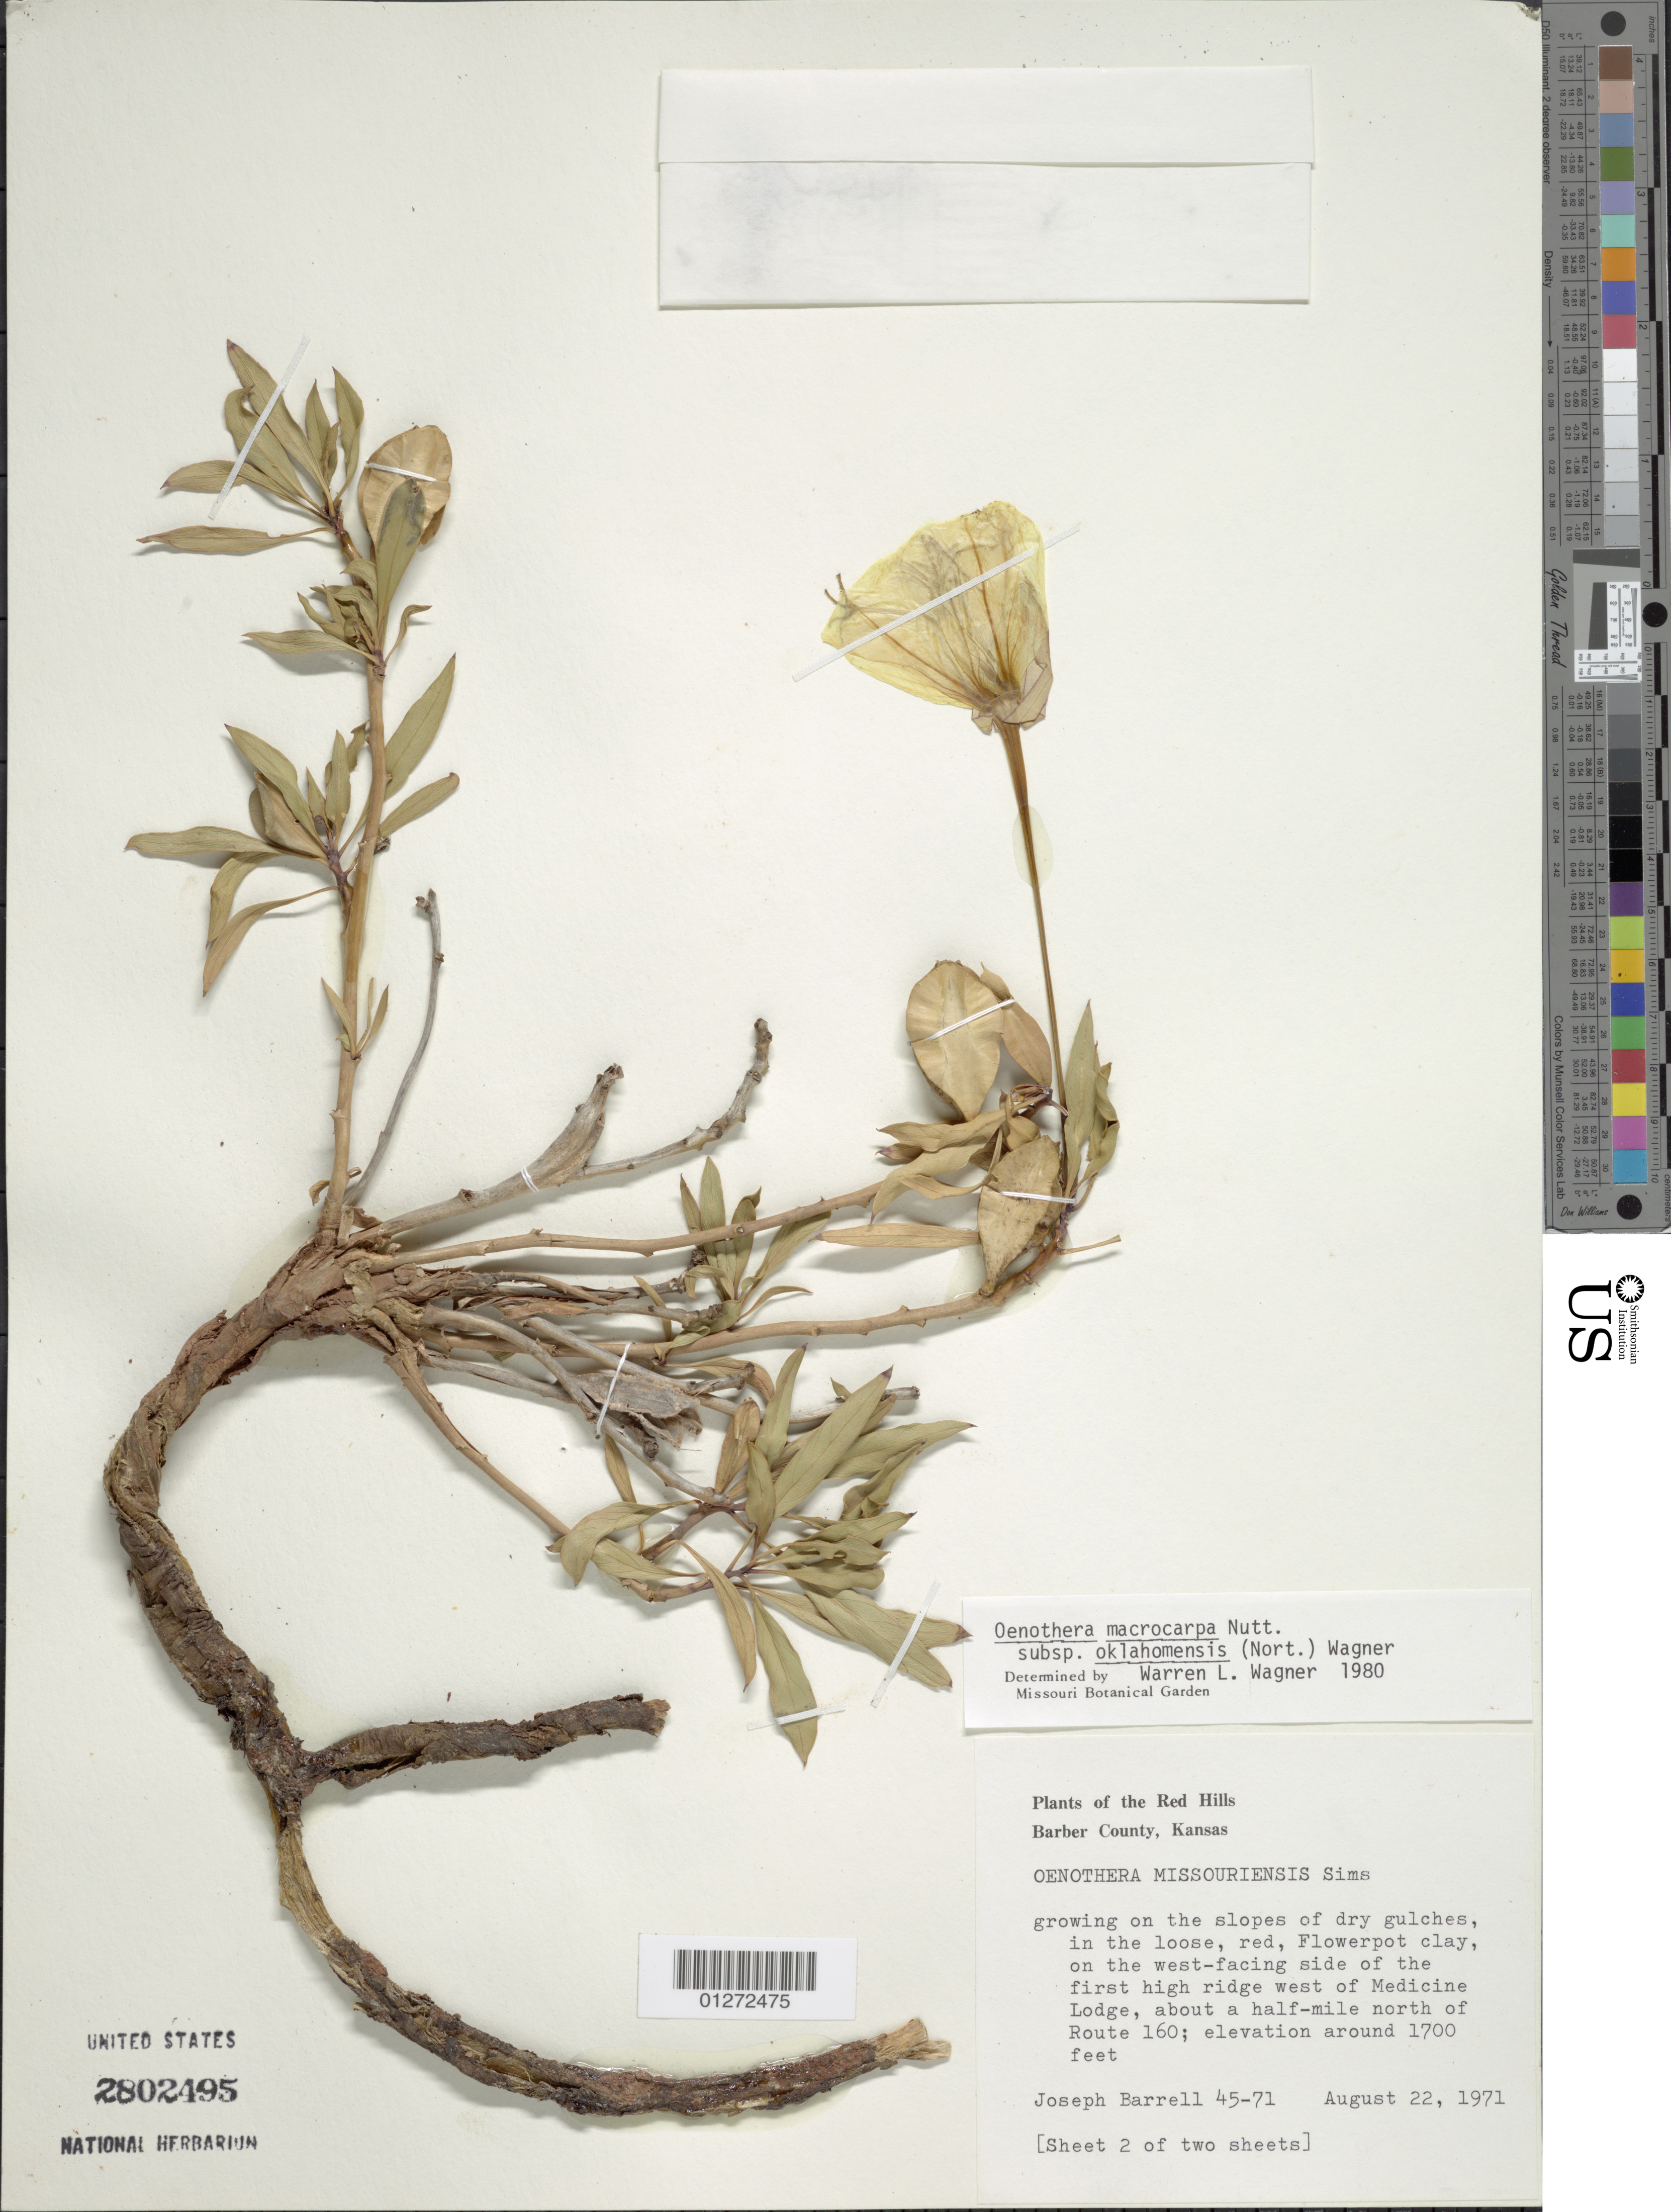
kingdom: Plantae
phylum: Tracheophyta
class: Magnoliopsida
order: Myrtales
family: Onagraceae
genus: Oenothera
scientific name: Oenothera macrocarpa subsp. oklahomensis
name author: (Norton) W.L. Wagner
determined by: Wagner, W. L., (BOT), Smithsonian Institution - National Museum of Natural History (UNITED STATES)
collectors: J. Barrell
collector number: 45-71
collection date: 1971-08-22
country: United States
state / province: Kansas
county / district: Barber County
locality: Medicine Lodge, on the west side of the first high ridge, ca. 1/2 mi. N of Rt. 160.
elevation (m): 518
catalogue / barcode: US 2802495